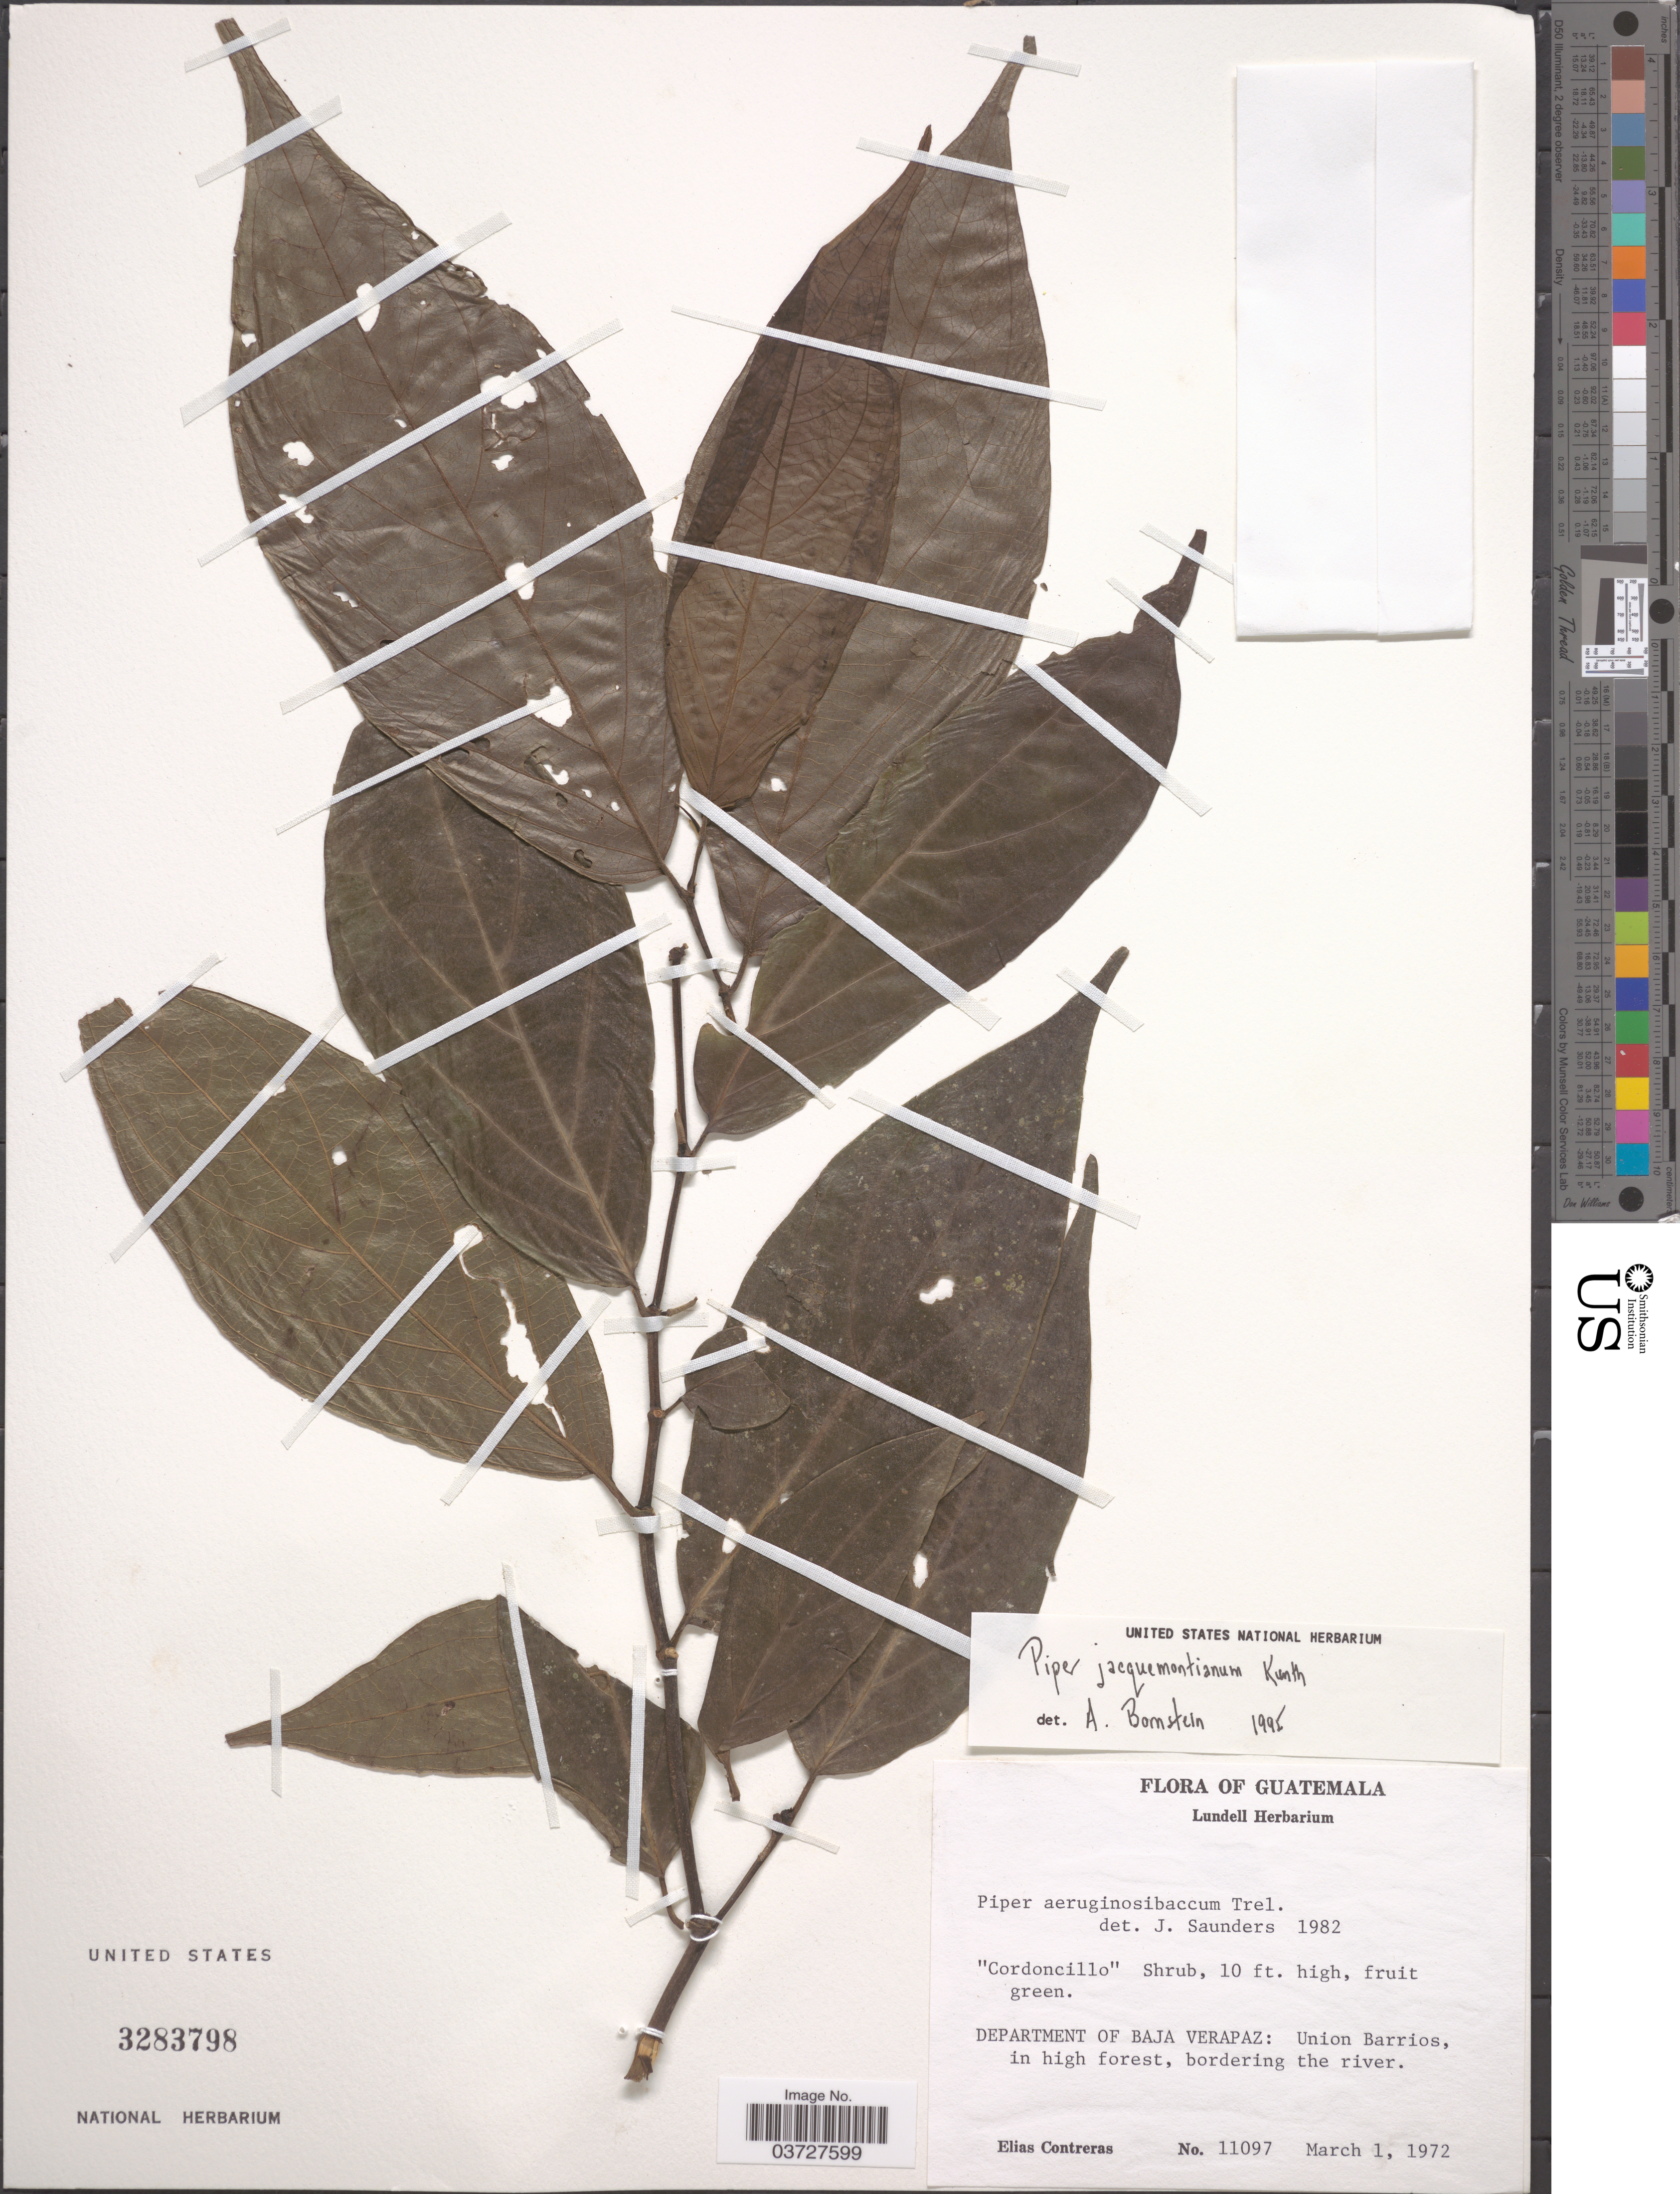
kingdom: Plantae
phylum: Tracheophyta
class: Magnoliopsida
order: Piperales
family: Piperaceae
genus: Piper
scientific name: Piper jacquemontianum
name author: Kunth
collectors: E. Contreras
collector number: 11097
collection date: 1972-03-01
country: Guatemala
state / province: Baja Verapaz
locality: Department of Baja Verapaz: Union Barrios, in high forest, bordering the river.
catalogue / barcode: US 3283798